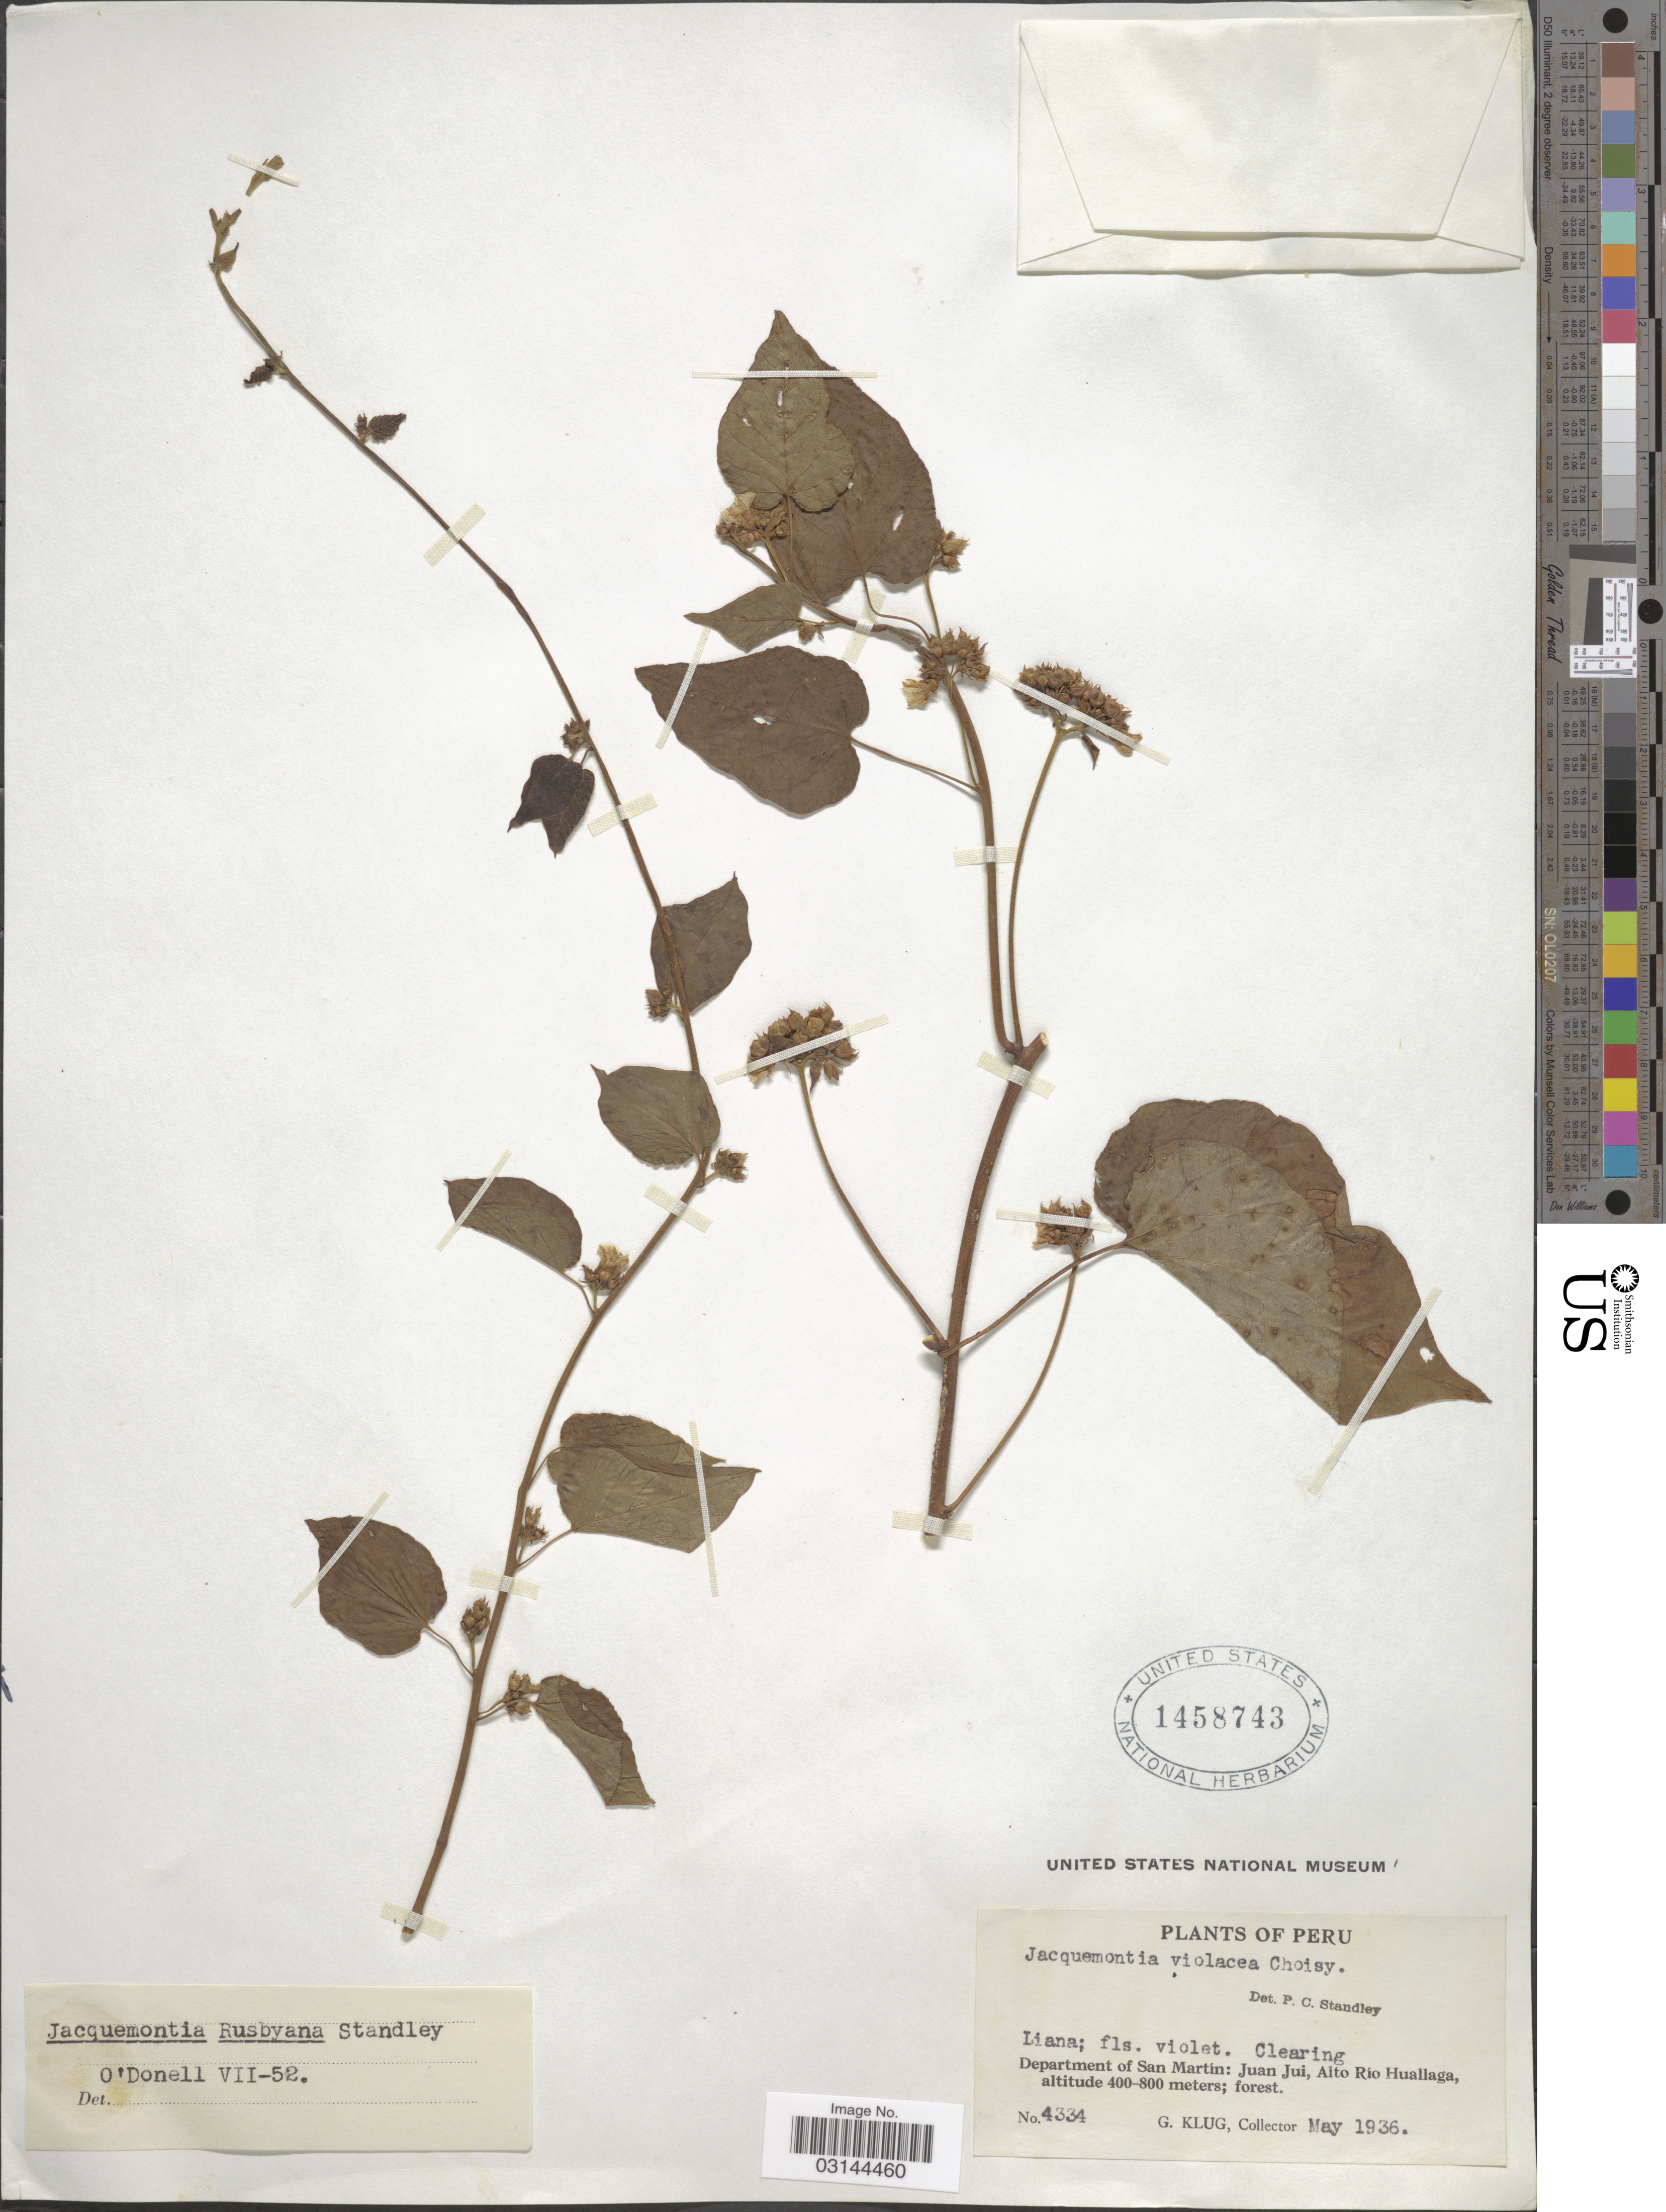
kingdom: Plantae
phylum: Tracheophyta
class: Magnoliopsida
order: Solanales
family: Convolvulaceae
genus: Jacquemontia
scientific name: Jacquemontia rusbyana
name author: Standl.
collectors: G. Klug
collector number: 4334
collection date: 1936-05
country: Peru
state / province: San Martín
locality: Department of San Martín: Juan Jui, Alto Río Huallaga.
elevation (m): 400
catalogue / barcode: US 1458743